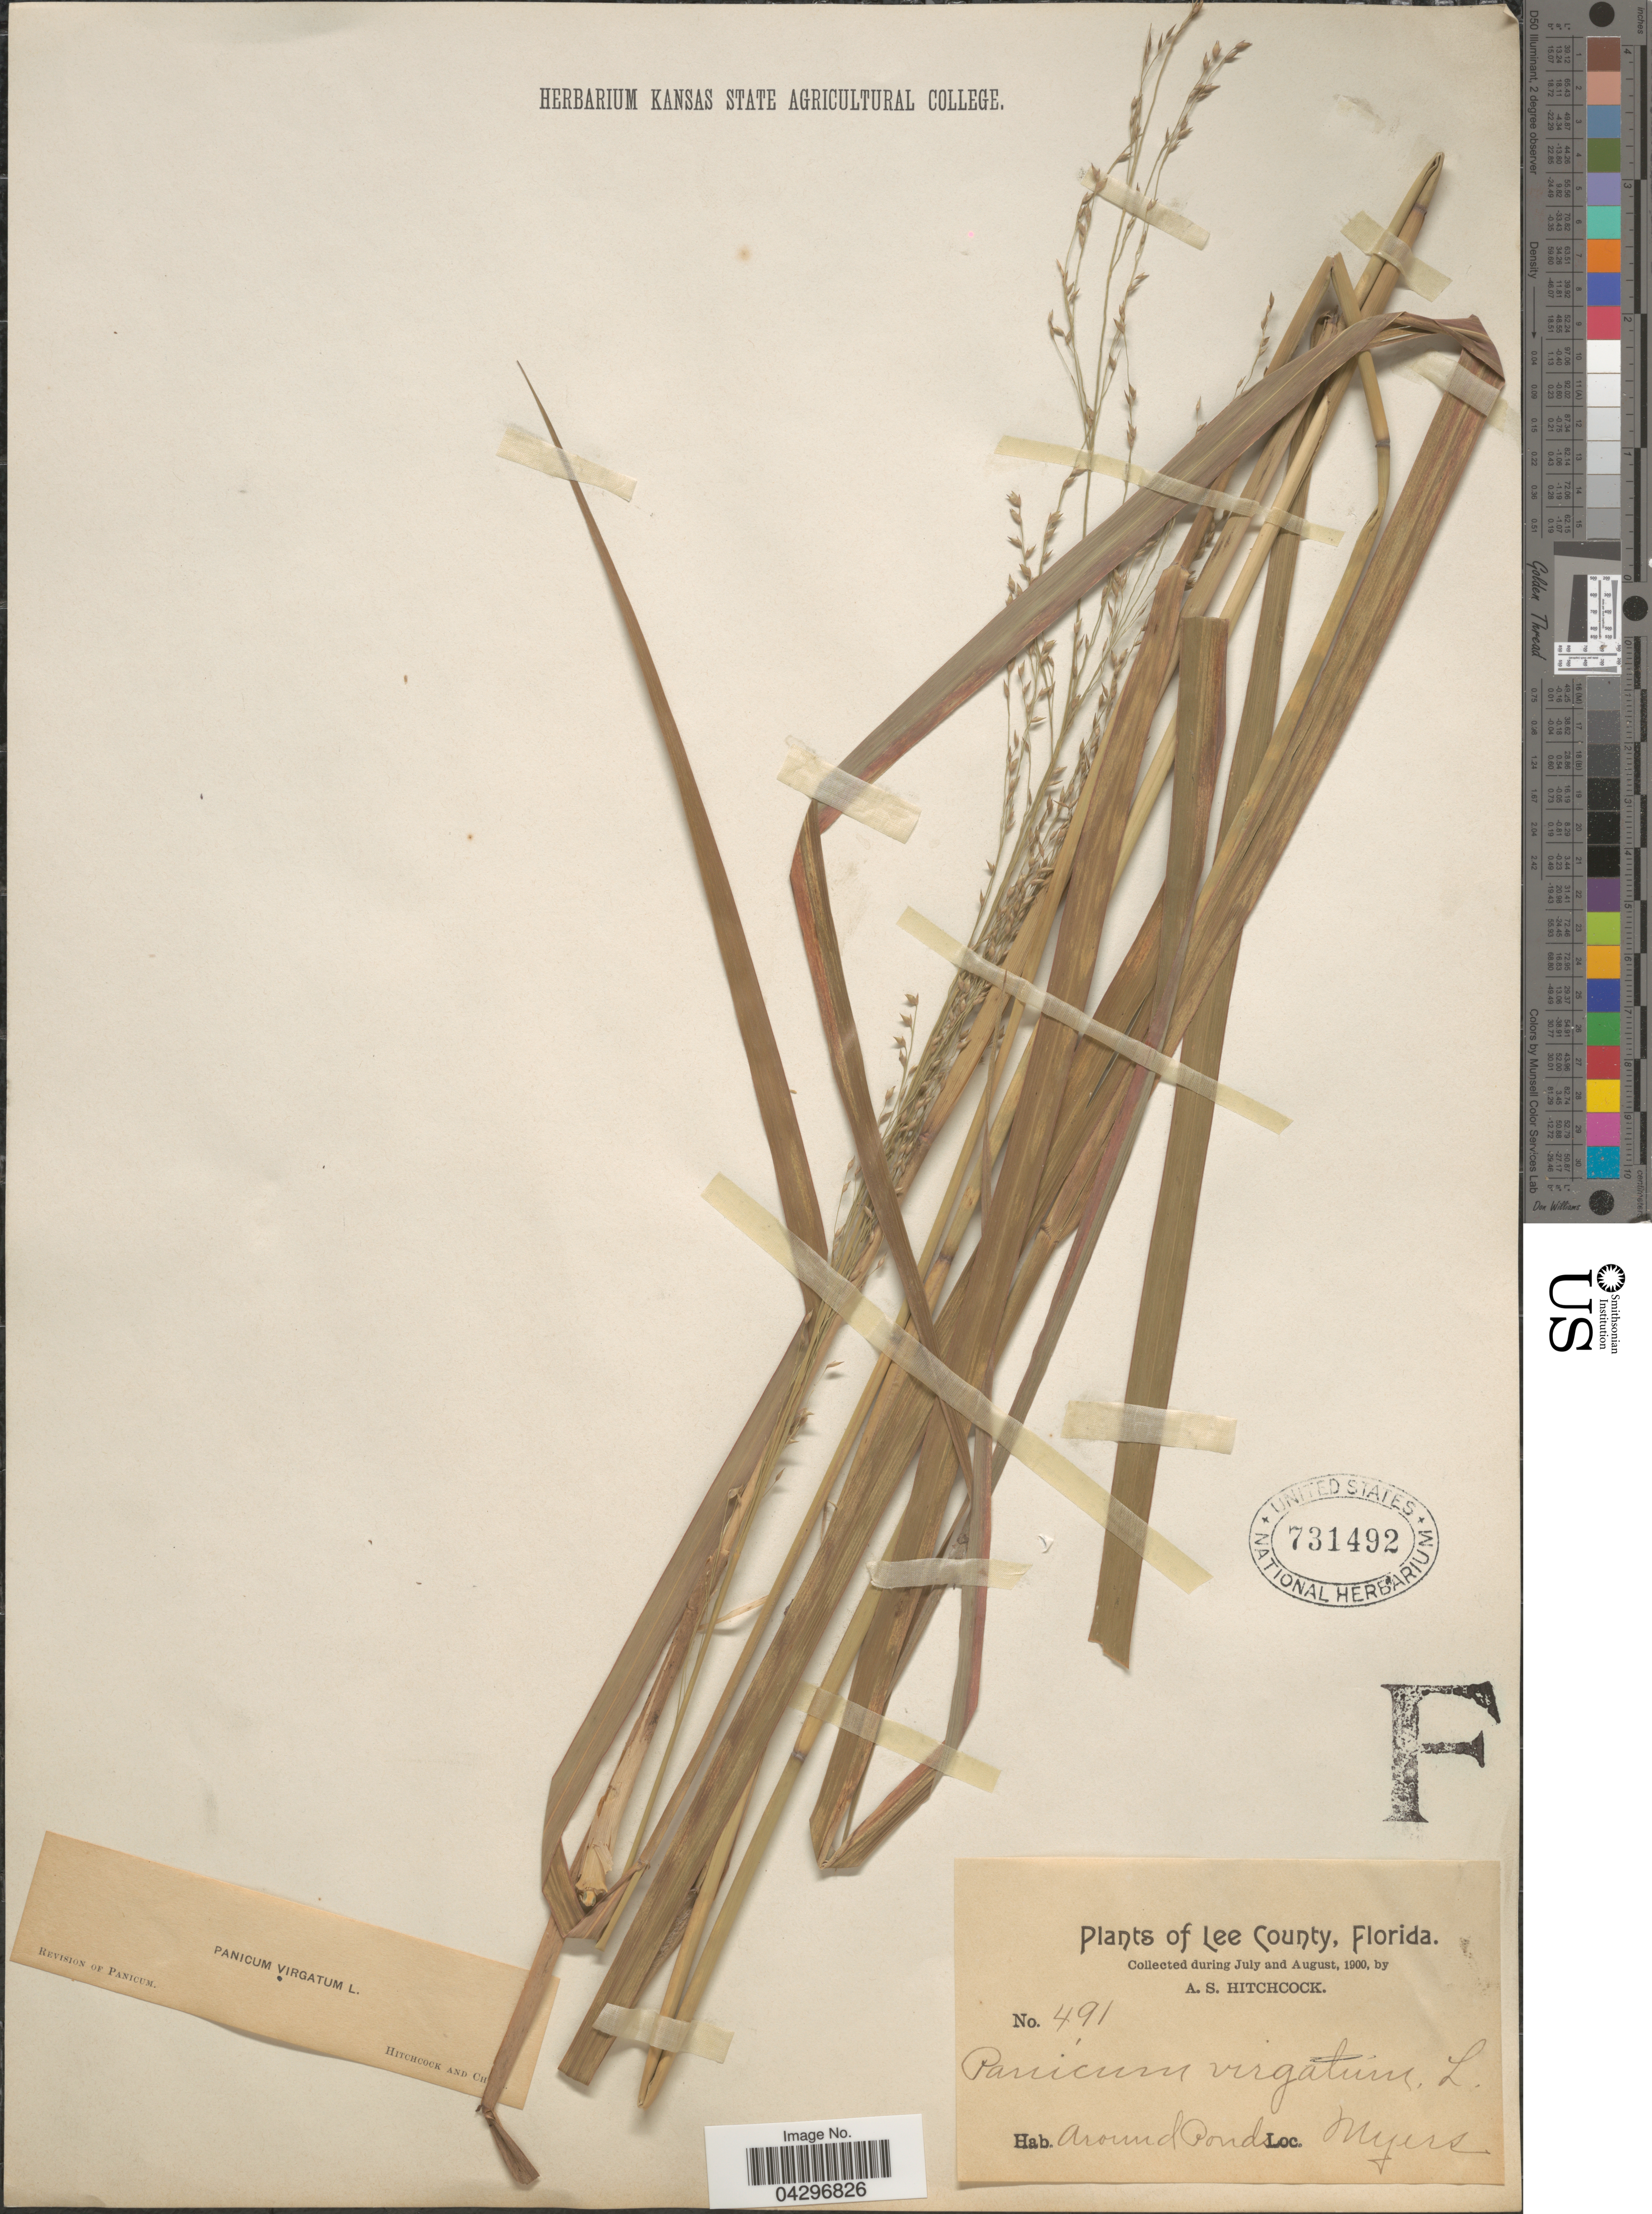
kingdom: Plantae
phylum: Tracheophyta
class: Liliopsida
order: Poales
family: Poaceae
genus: Panicum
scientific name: Panicum virgatum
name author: L.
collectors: A. S. Hitchcock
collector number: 491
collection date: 1900-07/1900-08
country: United States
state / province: Florida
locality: Lee County. Around Ponds. Myers.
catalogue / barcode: US 731492